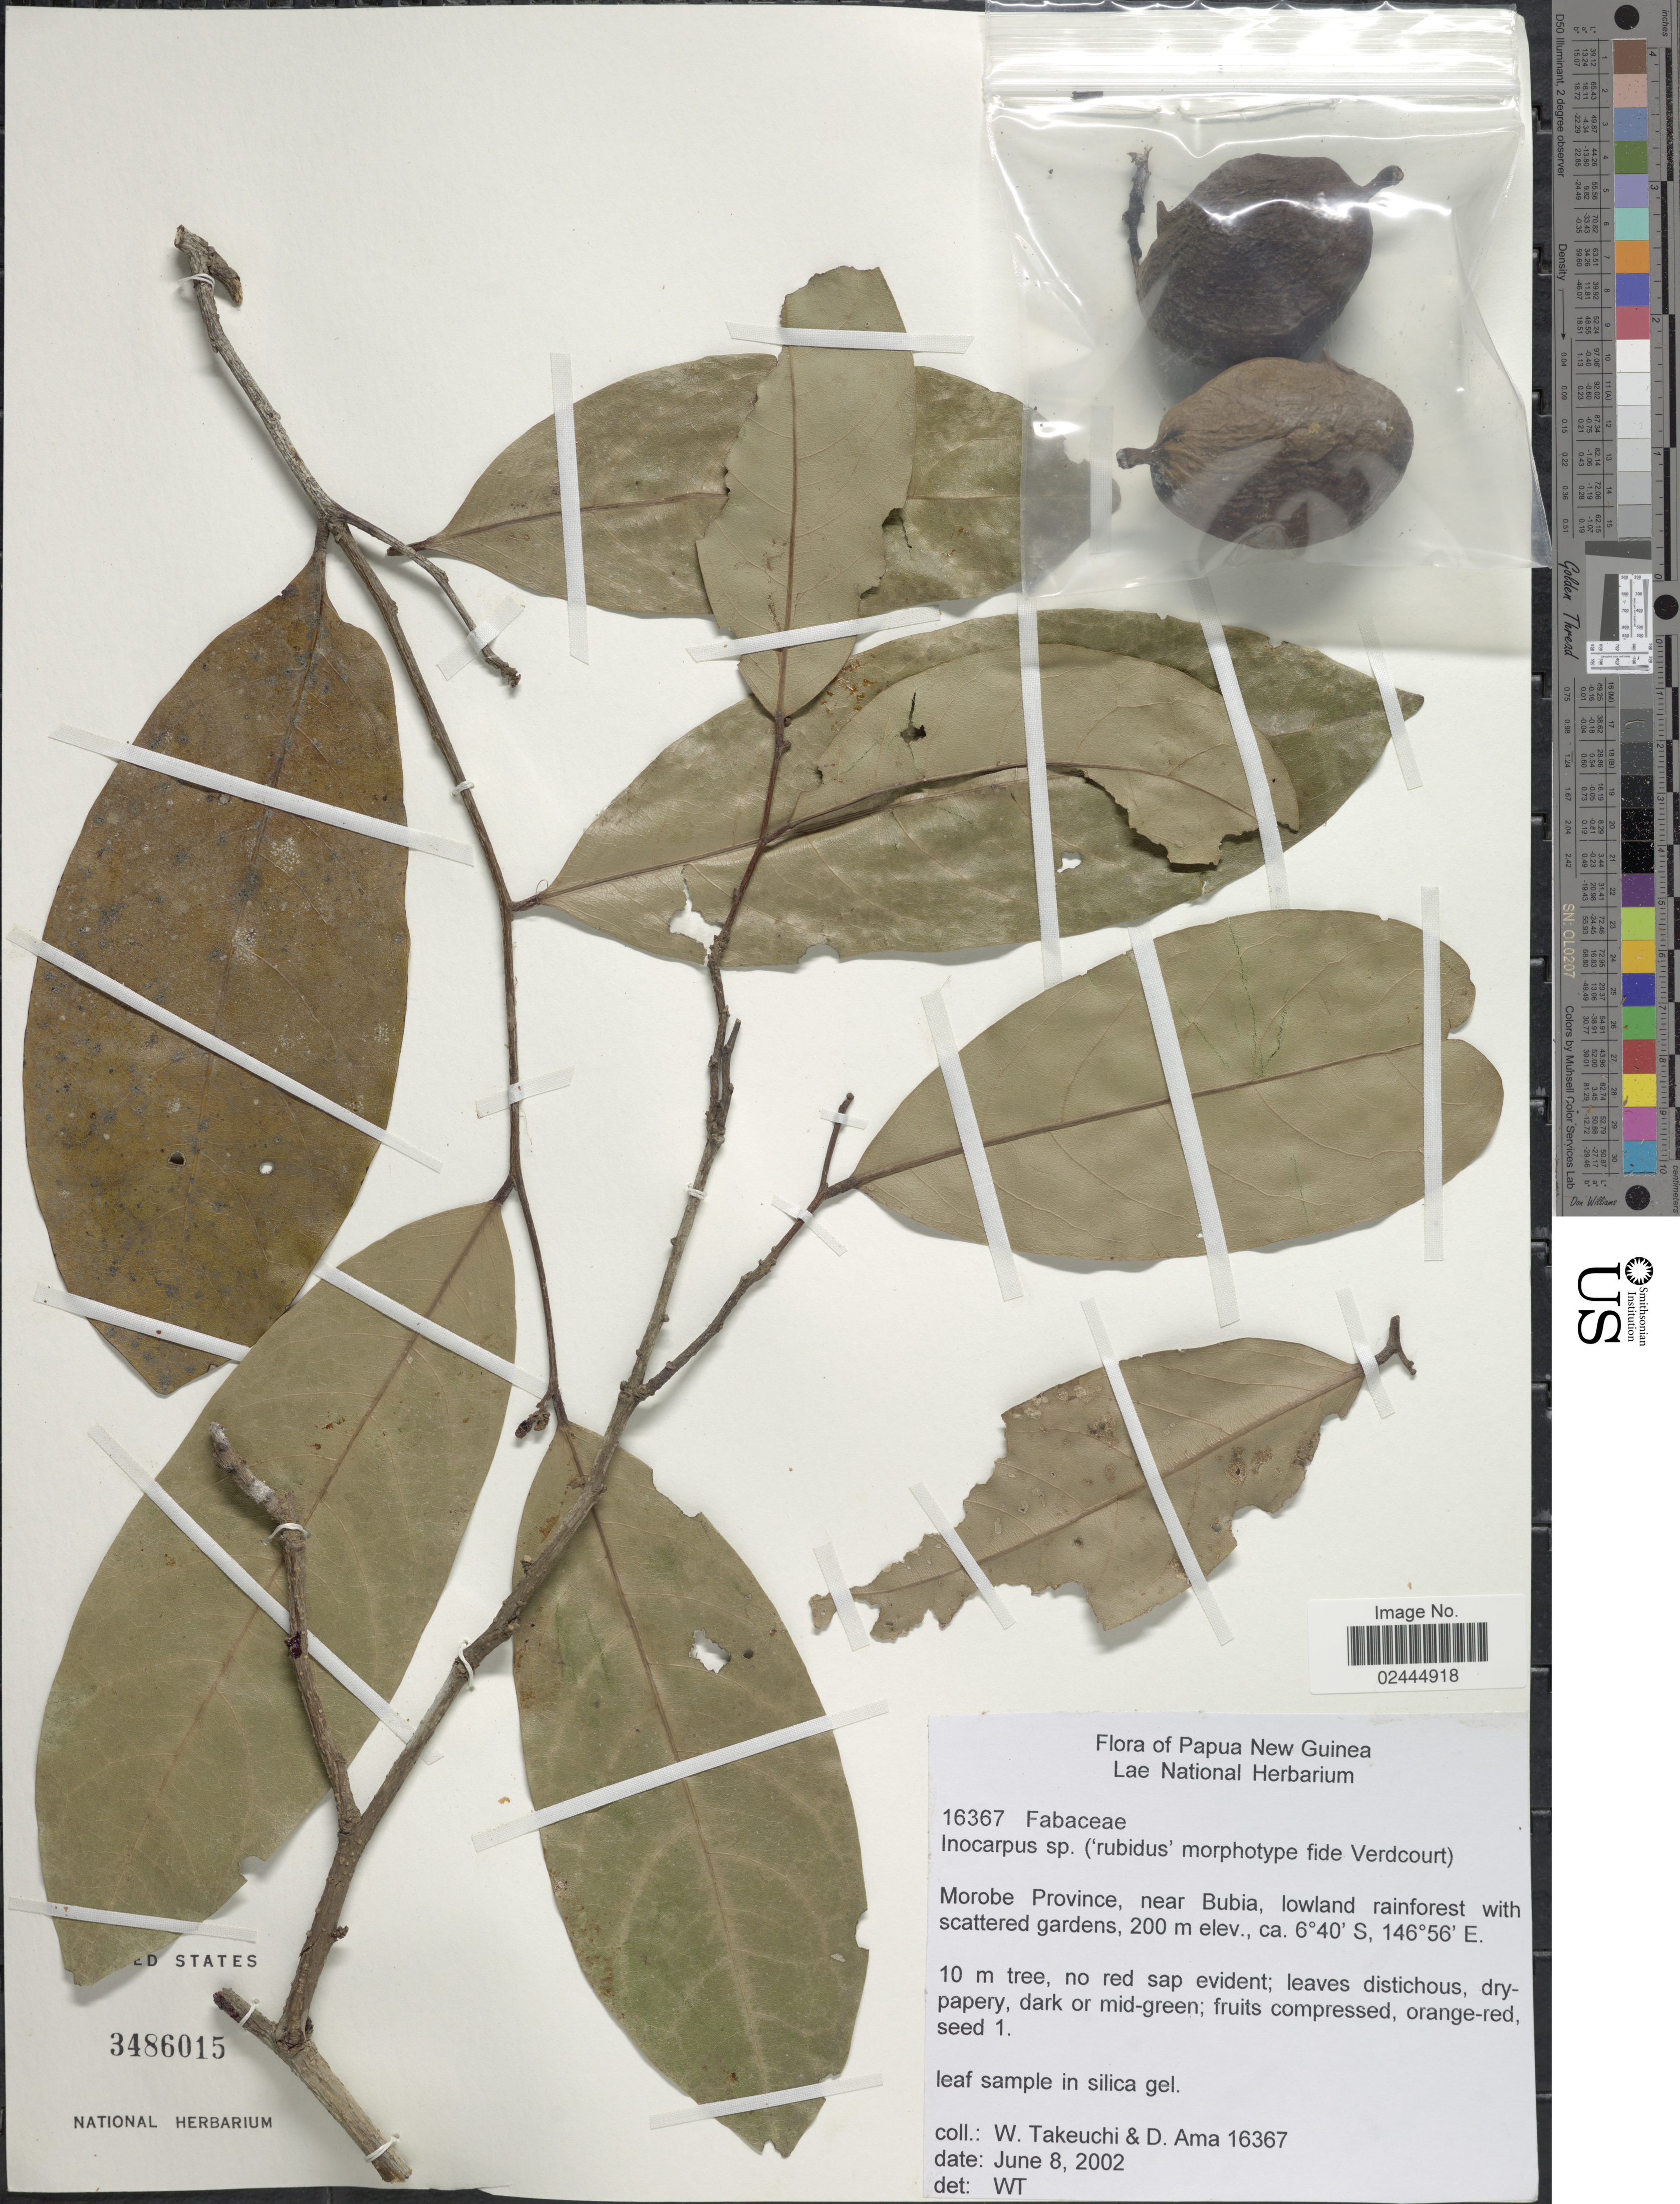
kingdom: Plantae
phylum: Tracheophyta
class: Magnoliopsida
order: Fabales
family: Fabaceae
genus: Inocarpus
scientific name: Inocarpus sp.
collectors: W. Takeuchi & D. Ama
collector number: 16367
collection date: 2002-06-08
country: Papua New Guinea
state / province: Morobe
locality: Morobe Province, near Bubia, lowland rainforest with scattered gardens.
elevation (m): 200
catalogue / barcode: US 3486015